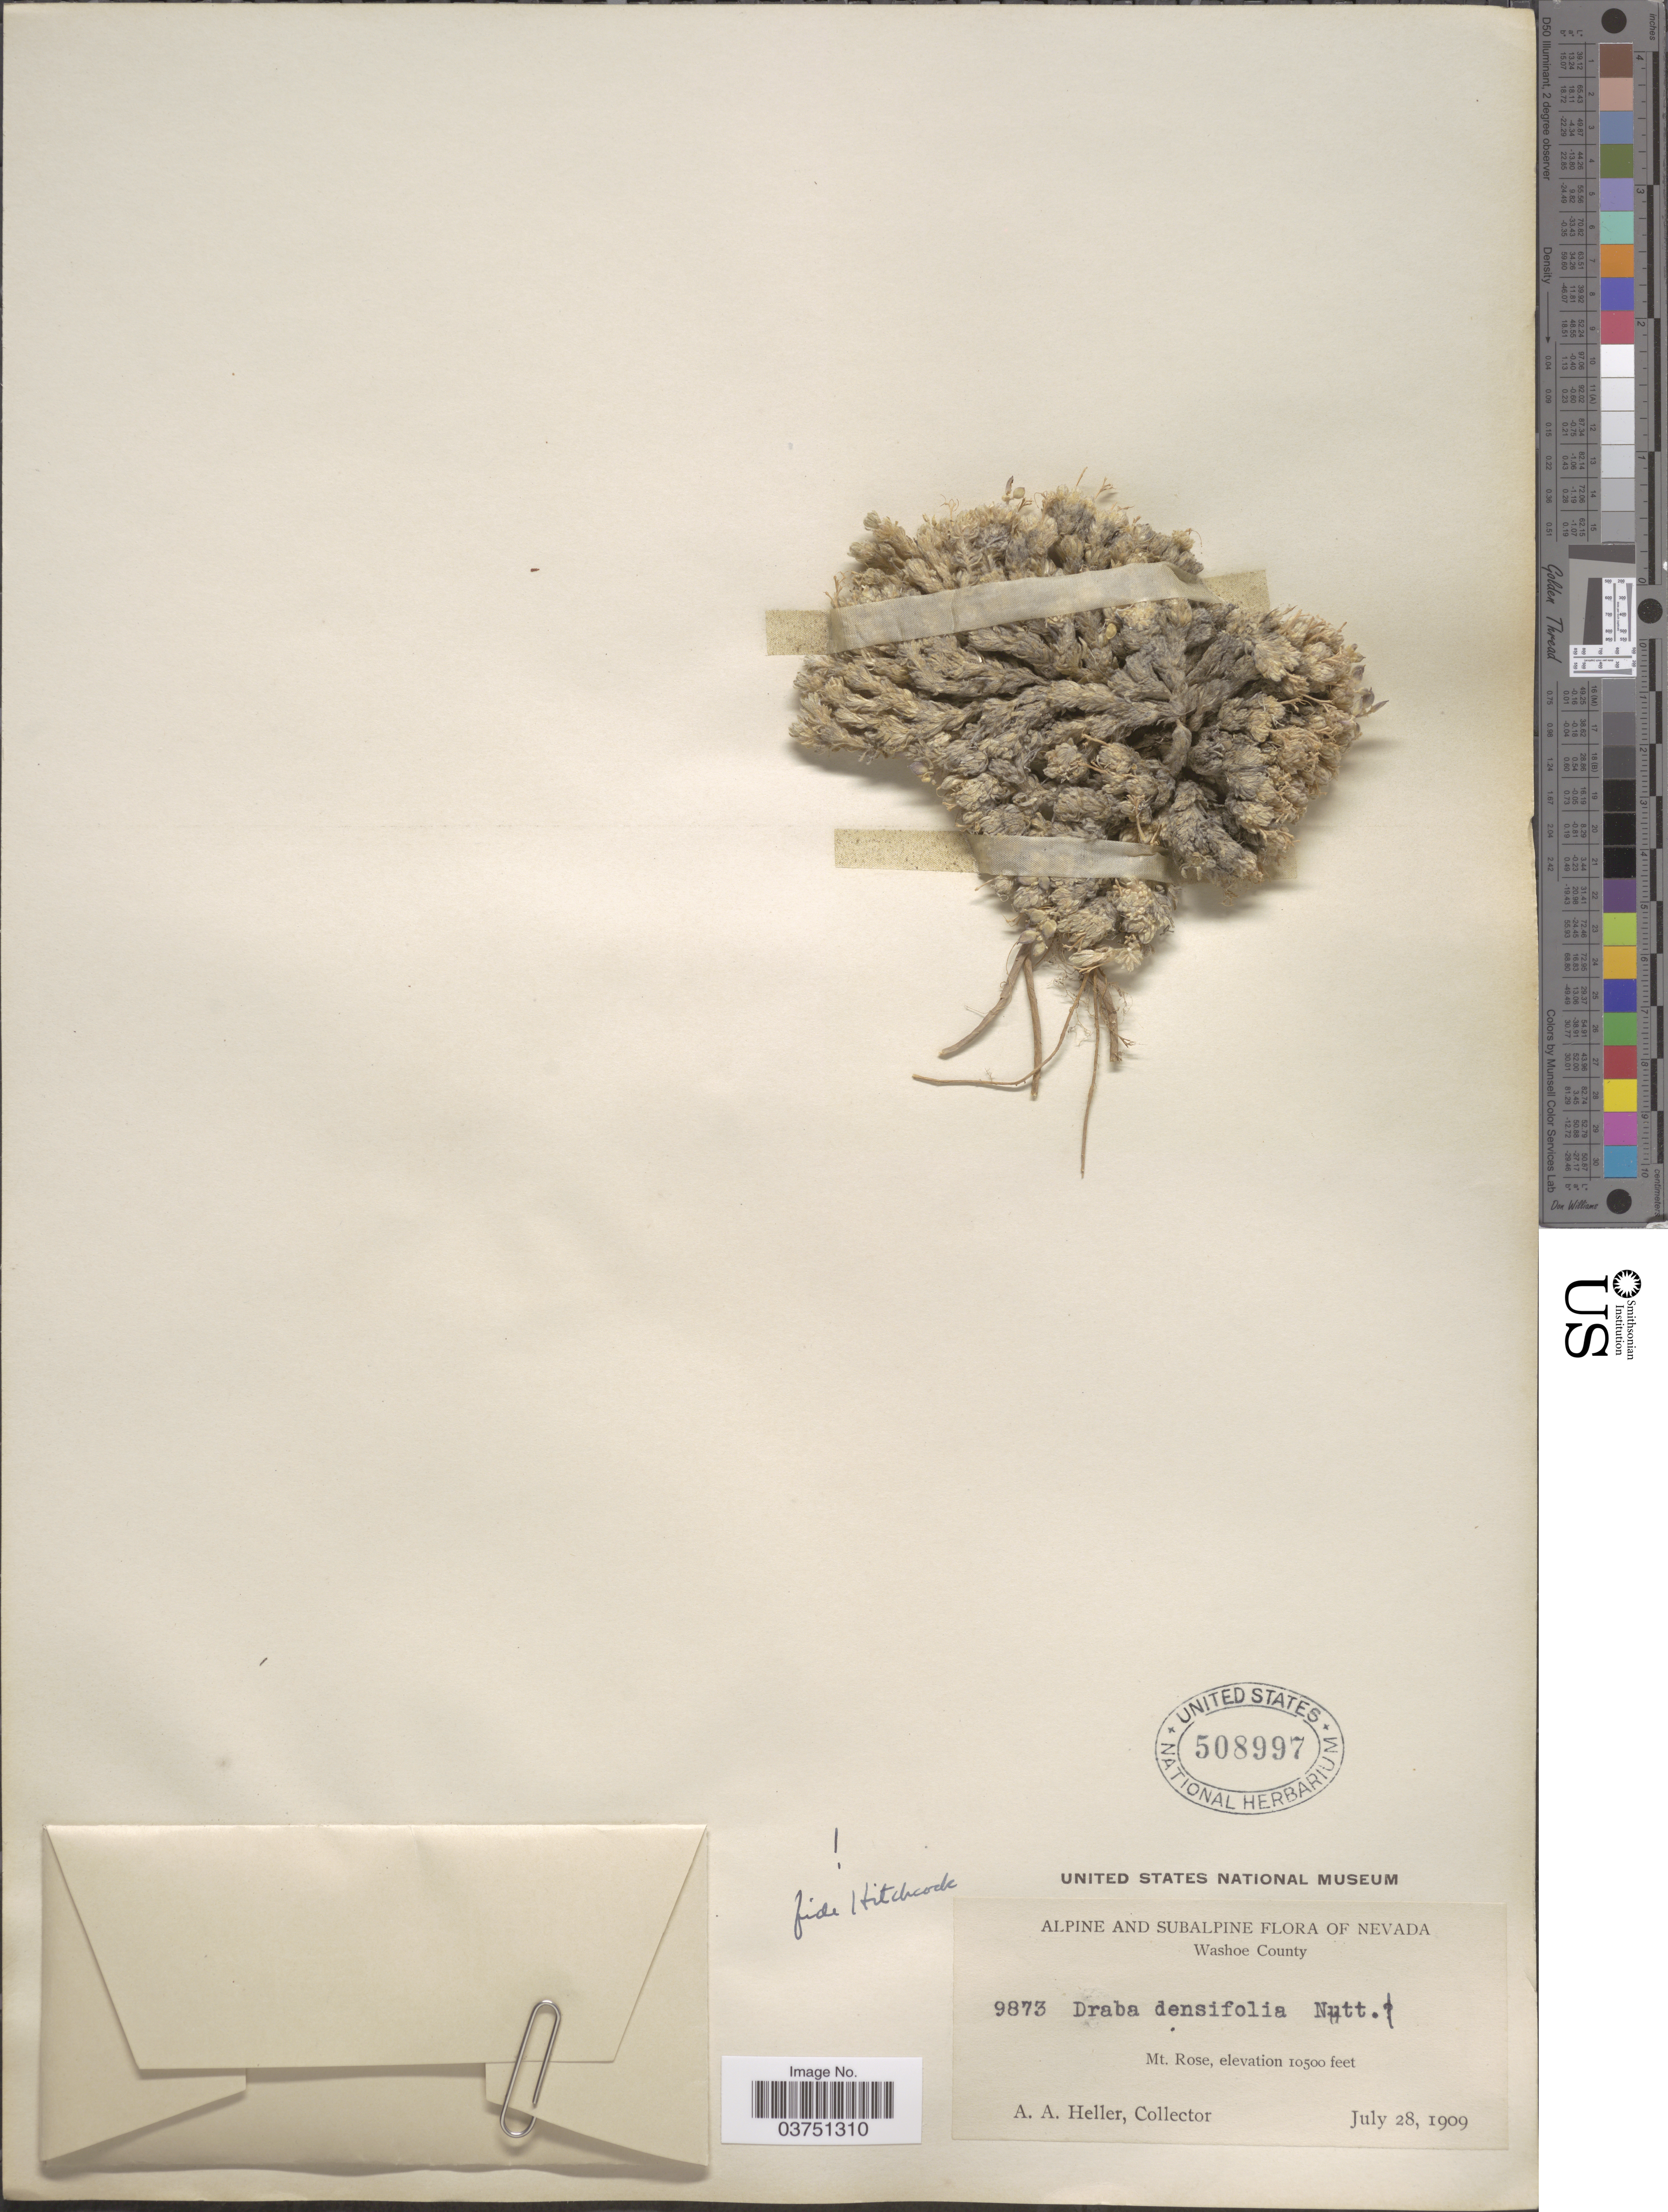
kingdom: Plantae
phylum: Tracheophyta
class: Magnoliopsida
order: Brassicales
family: Brassicaceae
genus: Draba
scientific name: Draba densifolia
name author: Nutt.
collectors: A. A. Heller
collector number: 9873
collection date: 1909-07-28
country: United States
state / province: Nevada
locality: Alpine and Subalpine. Washoe County; Mt.Rose.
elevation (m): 3200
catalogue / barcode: US 508997